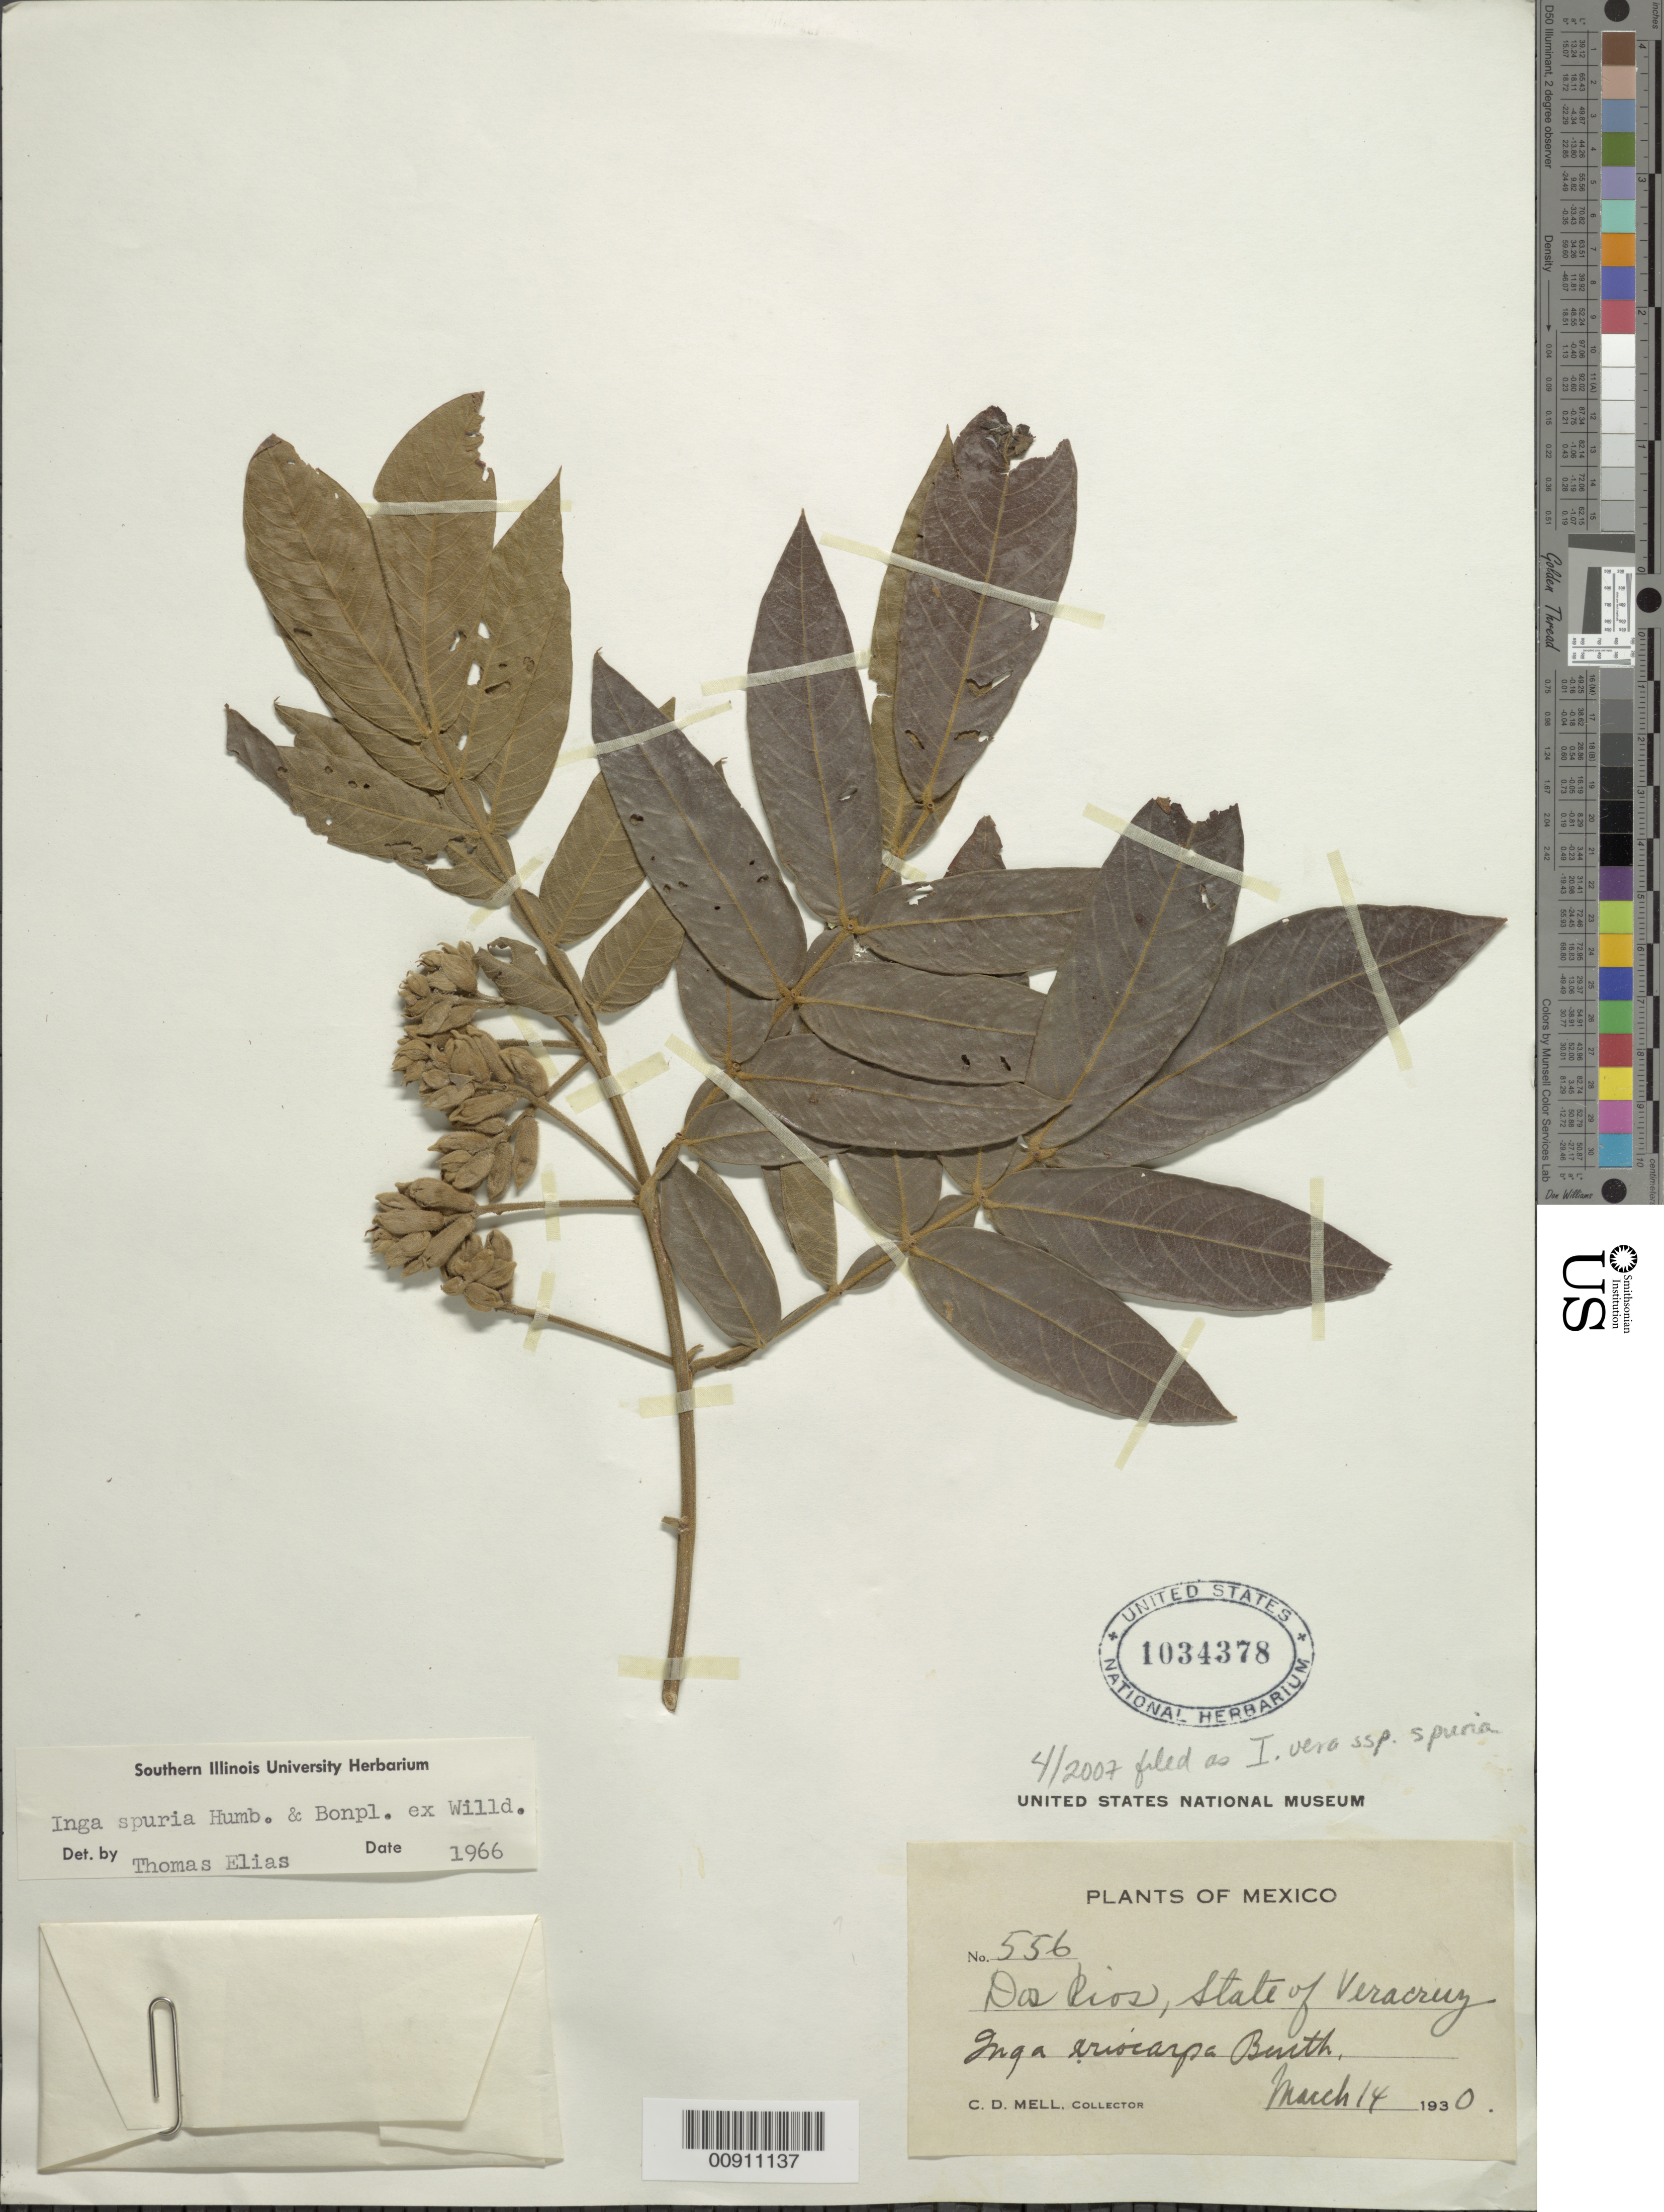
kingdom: Plantae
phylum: Tracheophyta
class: Magnoliopsida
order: Fabales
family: Fabaceae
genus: Inga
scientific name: Inga vera subsp. vera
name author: Willd.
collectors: C. D. Mell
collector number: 556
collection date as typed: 14 Mar 1930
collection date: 1930-03-14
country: Mexico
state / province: Veracruz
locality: Dos Rios, Sate of Veracruz.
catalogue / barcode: US 1034378